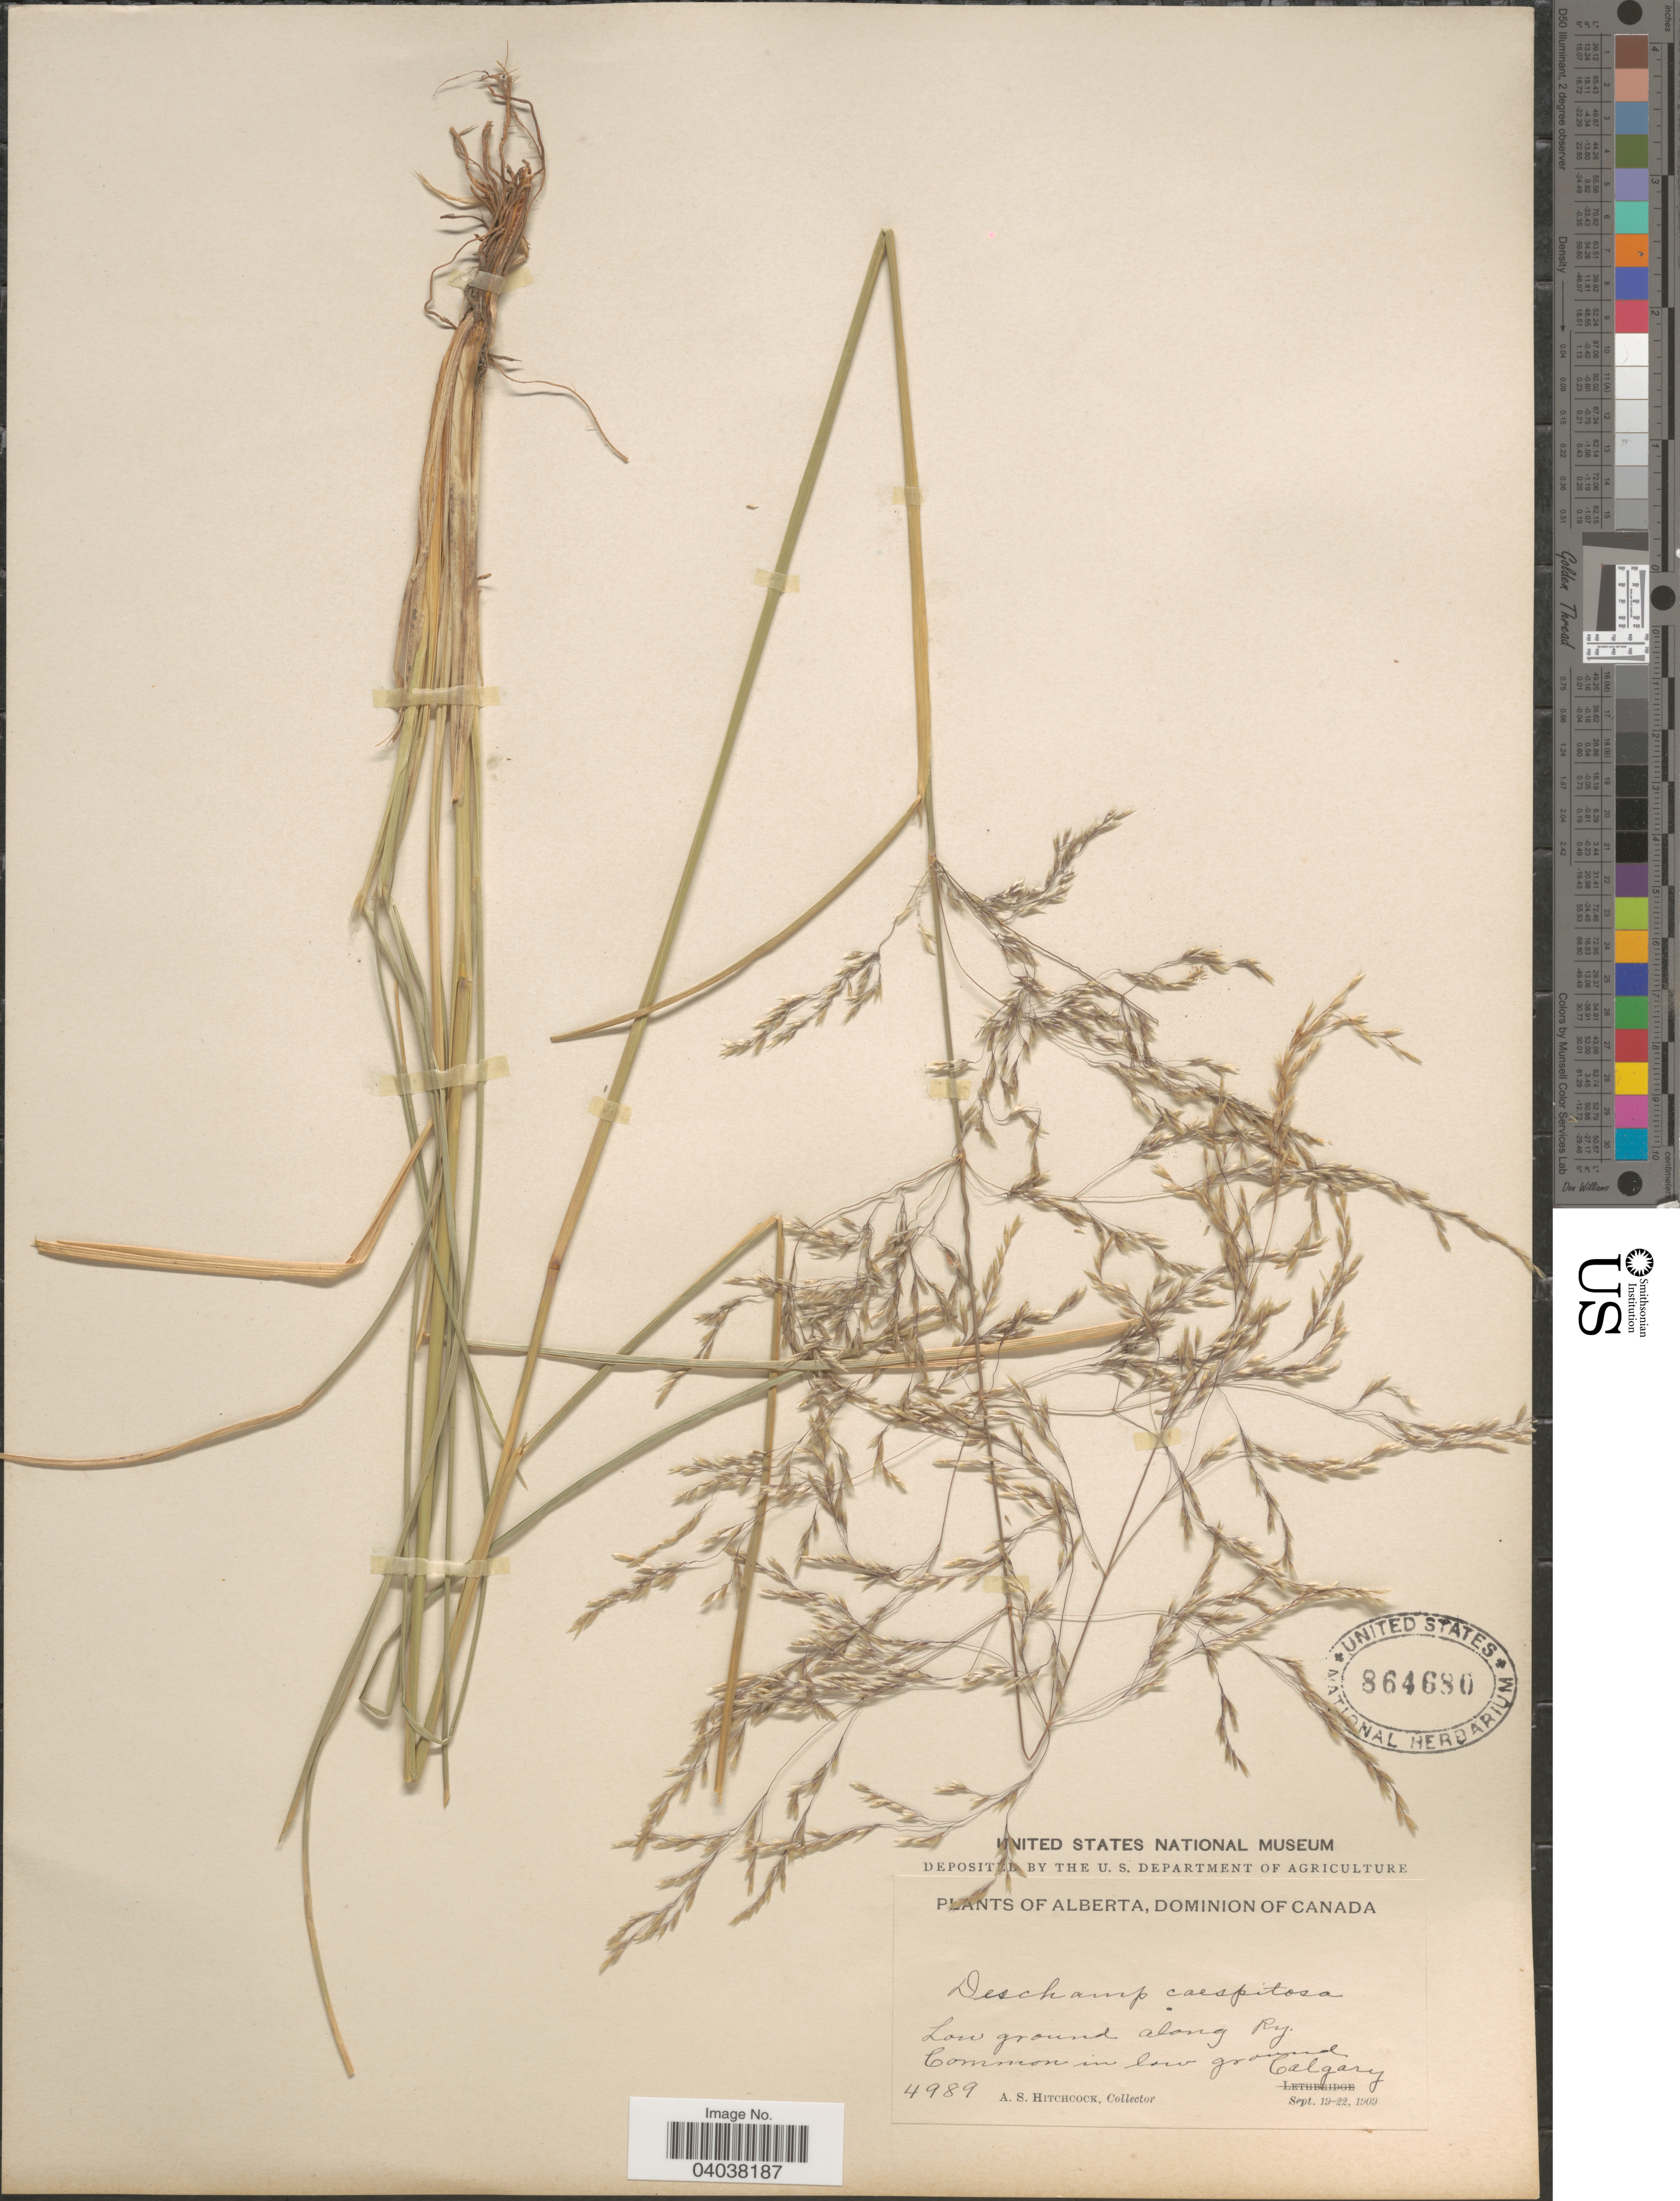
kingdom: Plantae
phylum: Tracheophyta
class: Liliopsida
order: Poales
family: Poaceae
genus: Deschampsia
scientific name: Deschampsia cespitosa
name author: (L.) P. Beauv.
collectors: A. S. Hitchcock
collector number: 4989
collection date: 1909-09-19/1909-09-22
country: Canada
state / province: Alberta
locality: Dominion of Canada. Along Ry. Calgary.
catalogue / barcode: US 864680